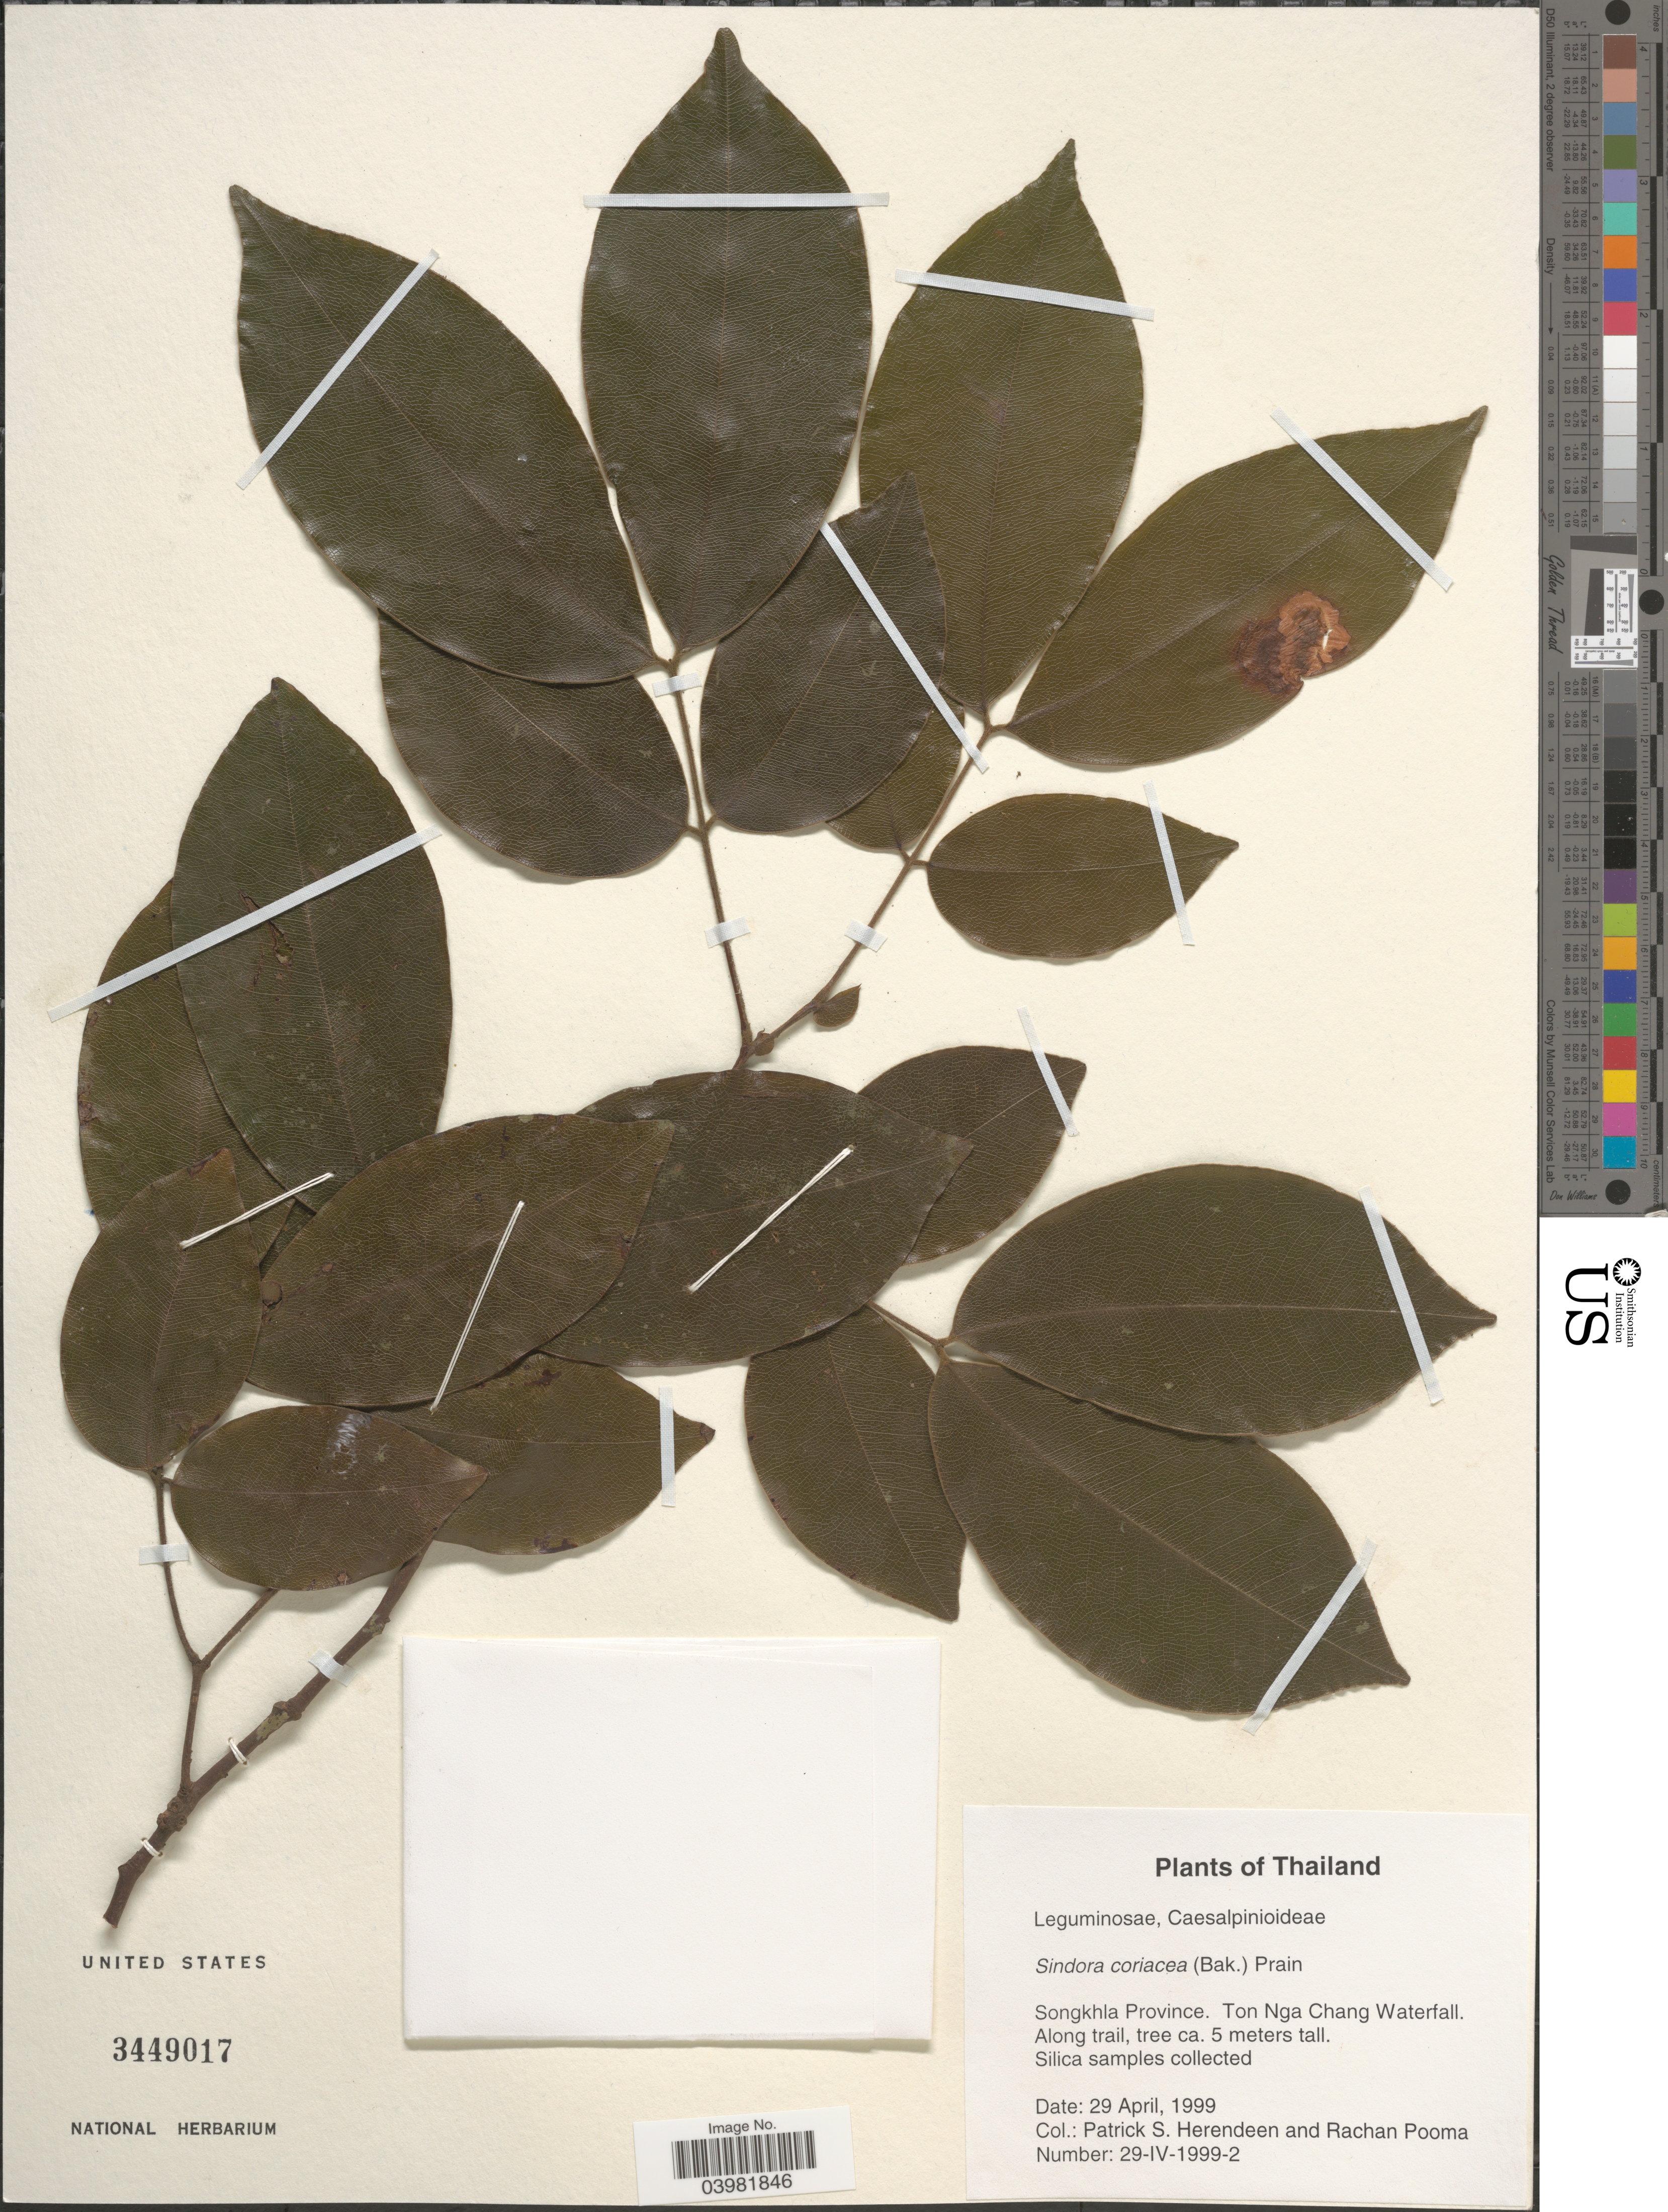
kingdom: Plantae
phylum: Tracheophyta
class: Magnoliopsida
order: Fabales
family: Fabaceae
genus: Sindora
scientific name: Sindora coriacea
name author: (Baker) Prain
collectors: P. S. Herendeen & R. Pooma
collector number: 29-IV-1999-2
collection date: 1999-04-29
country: Thailand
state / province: Songkhla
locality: Ton Nga Chang Waterfall. Along trail.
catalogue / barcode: US 3449017